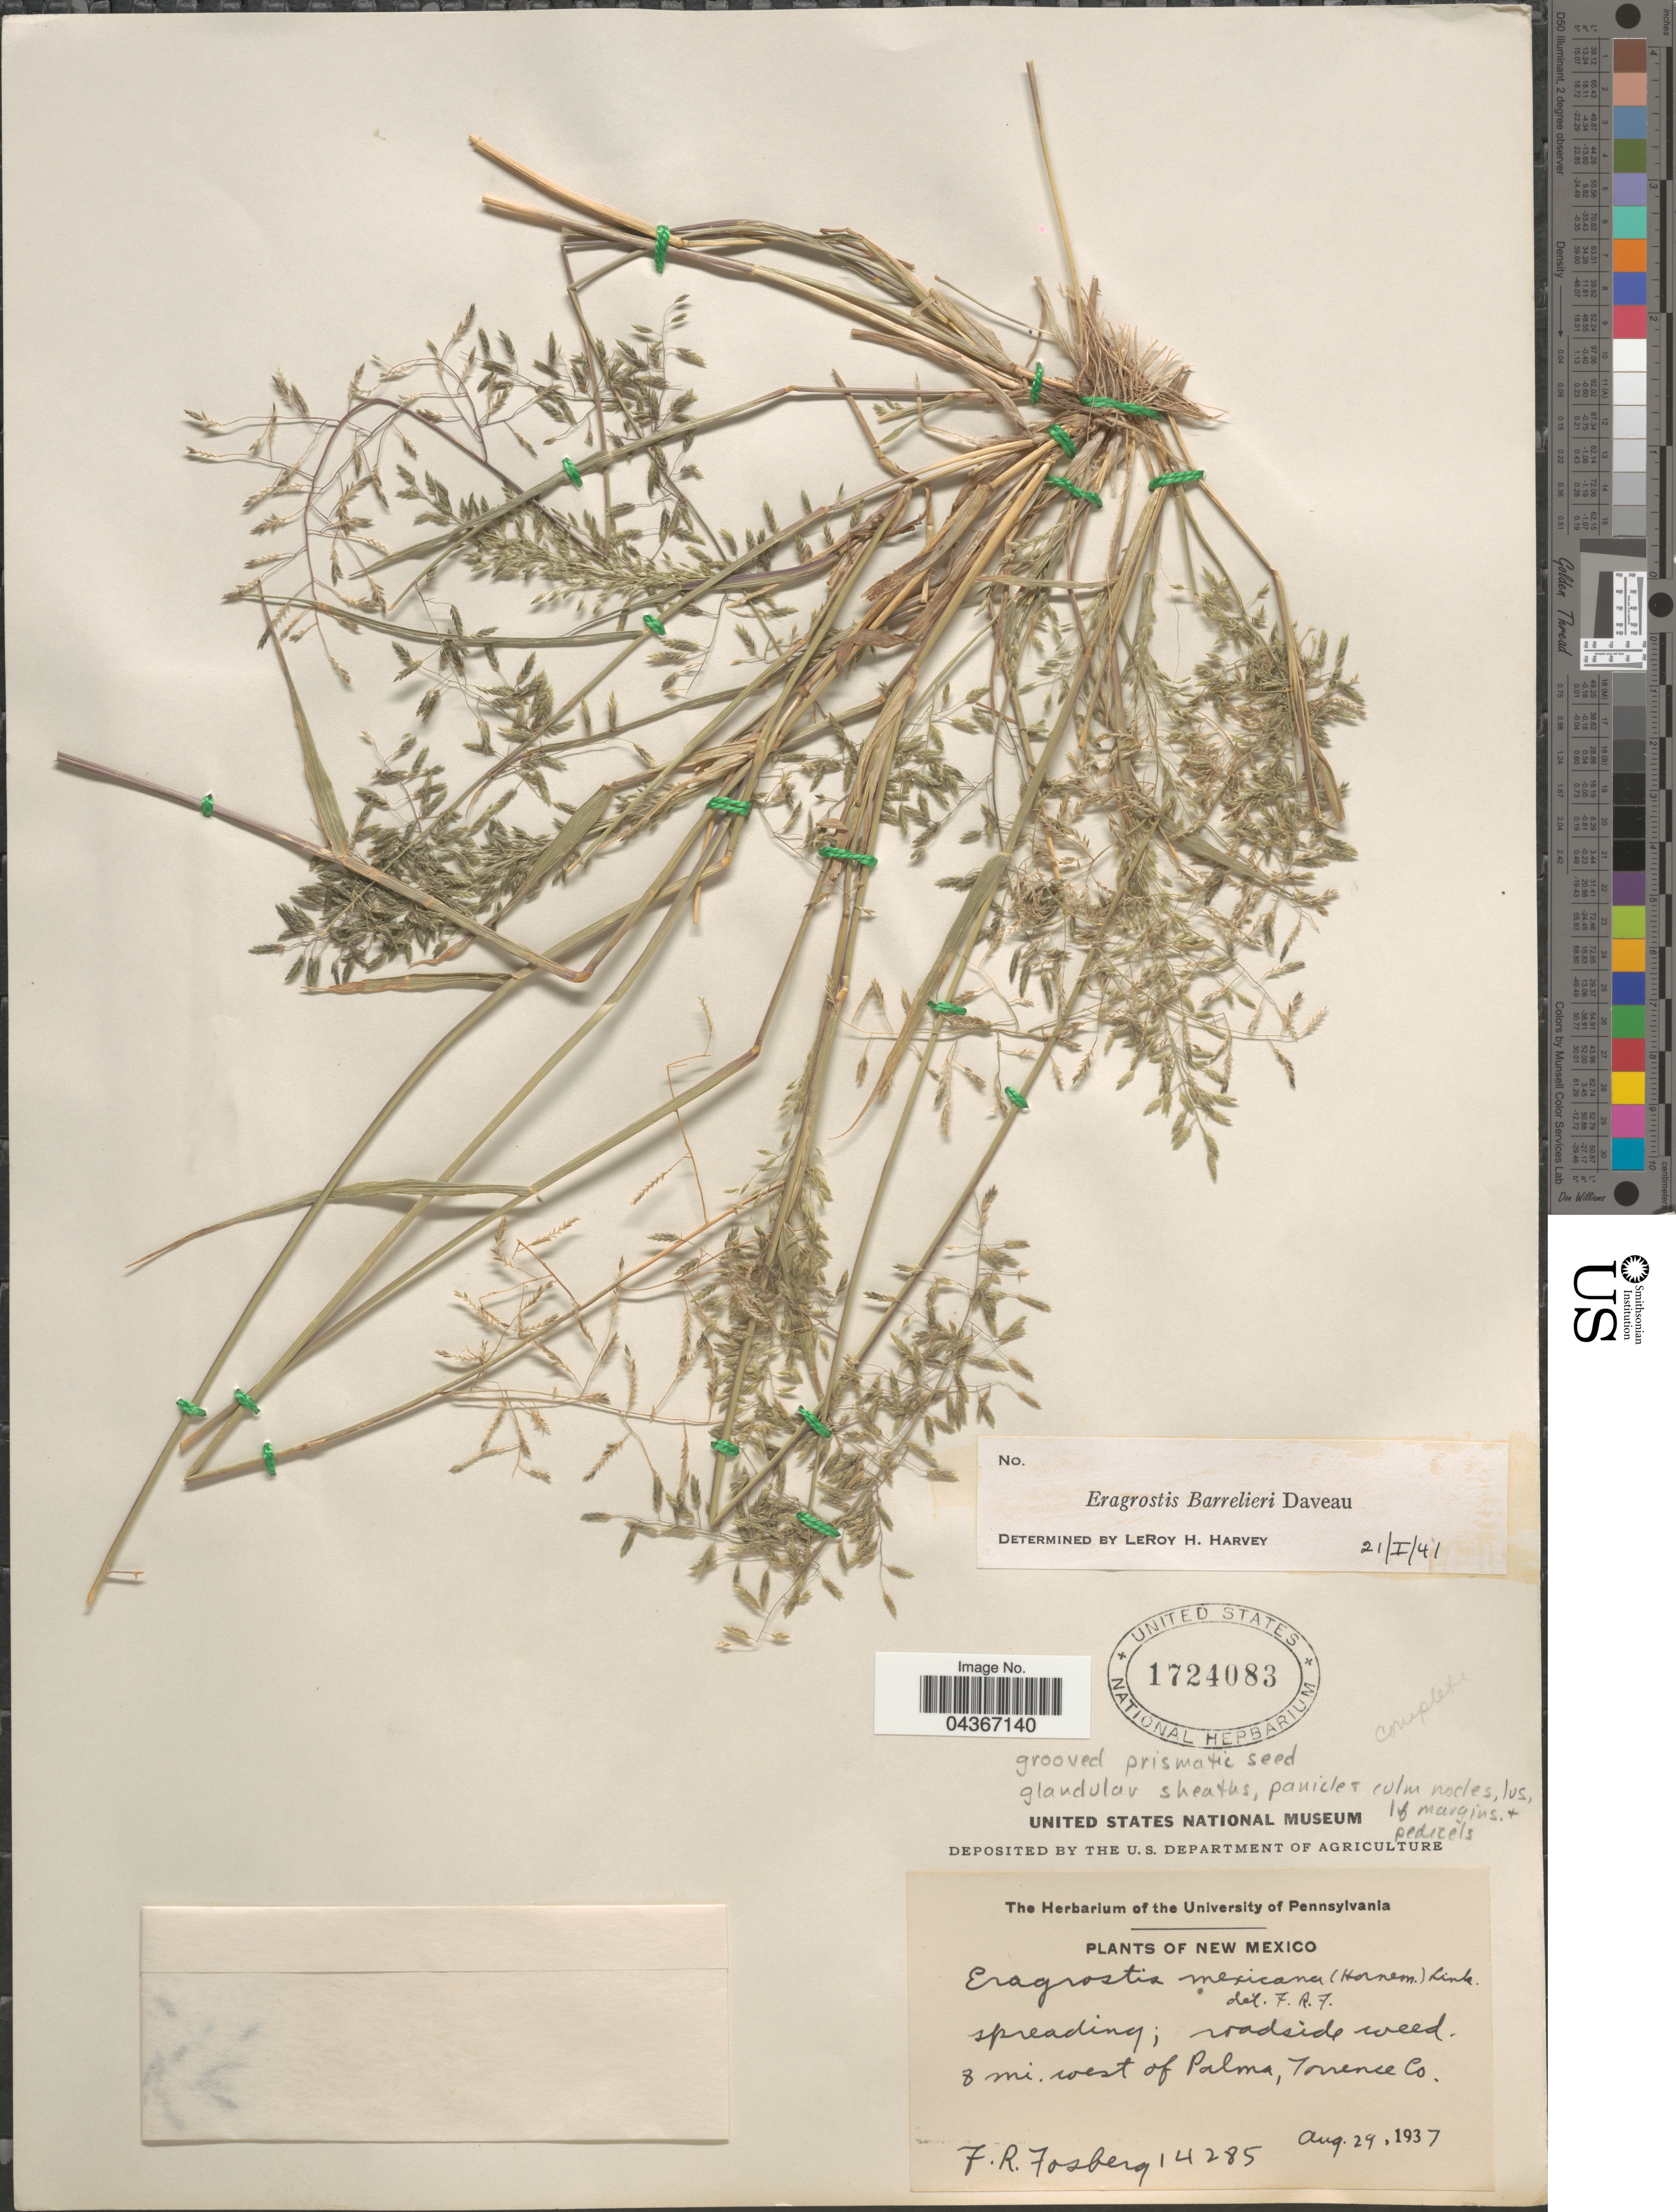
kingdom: Plantae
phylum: Tracheophyta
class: Liliopsida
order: Poales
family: Poaceae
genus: Eragrostis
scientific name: Eragrostis barrelieri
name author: Daveau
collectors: F. R. Fosberg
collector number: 14285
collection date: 1937-08-29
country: United States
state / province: New Mexico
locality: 8 mi. west of Palma, Torrence Co.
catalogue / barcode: US 1724083